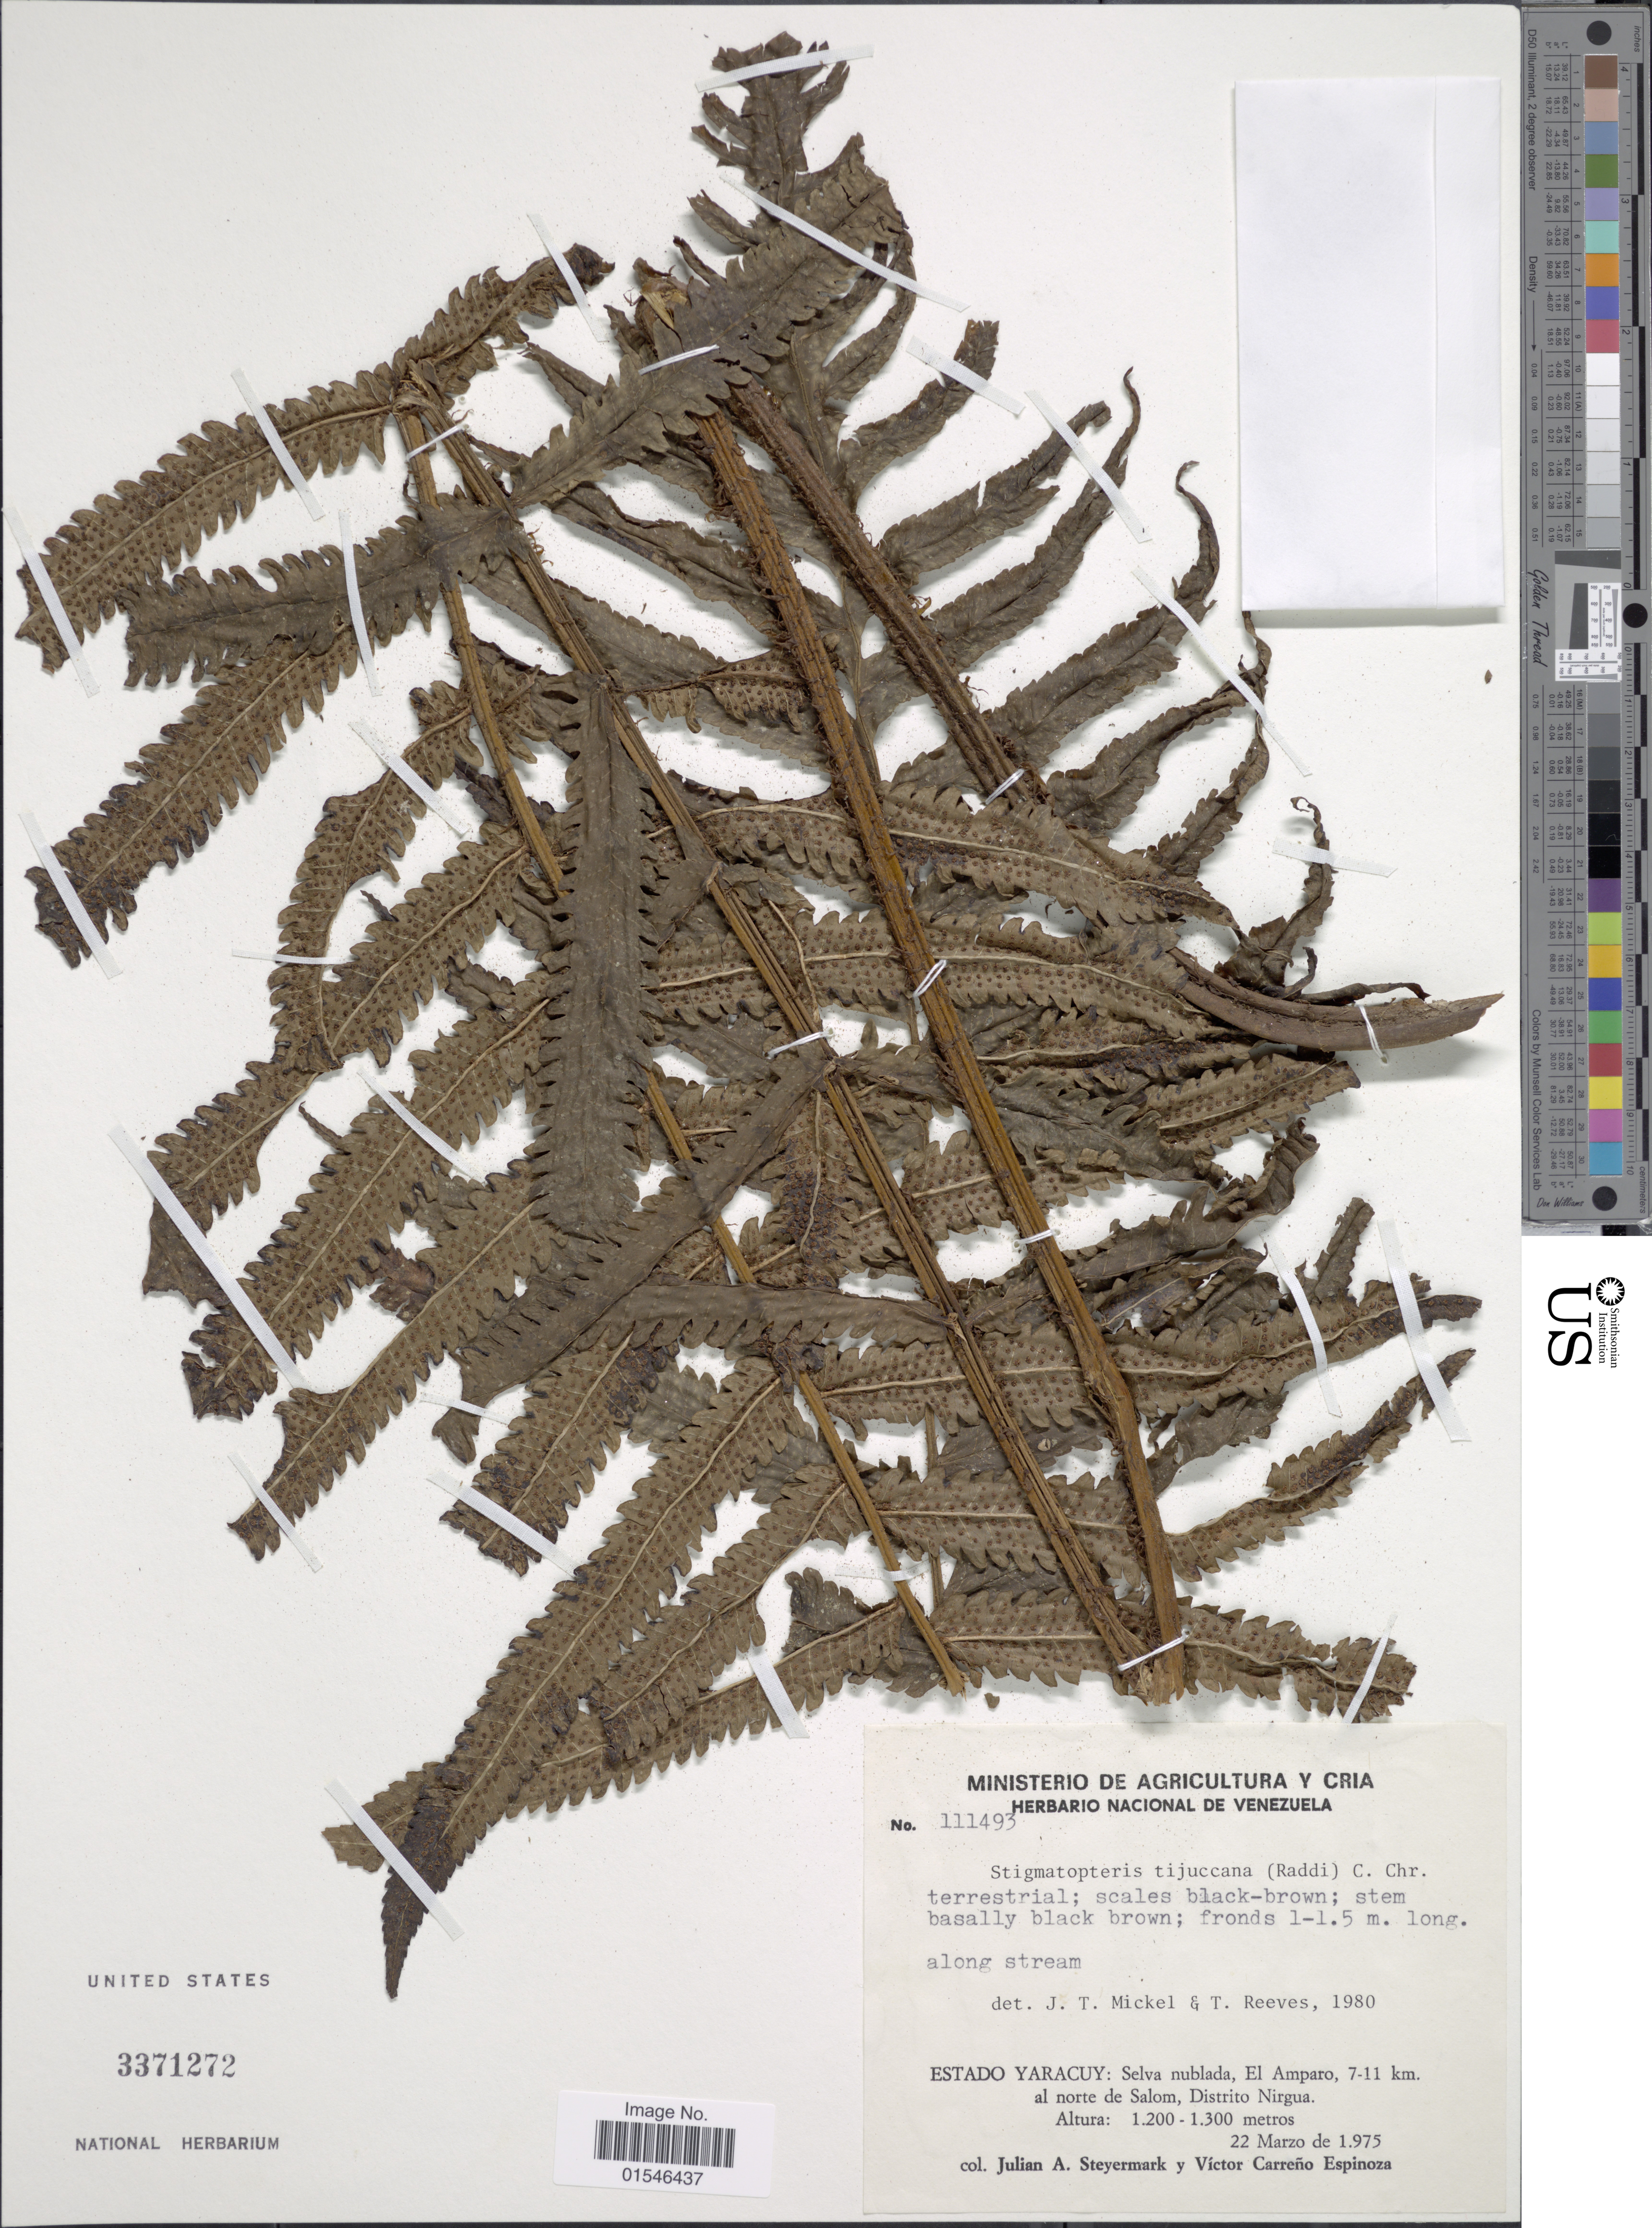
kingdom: Plantae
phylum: Tracheophyta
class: Polypodiopsida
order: Polypodiales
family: Dryopteridaceae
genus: Stigmatopteris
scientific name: Stigmatopteris tyucana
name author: (Raddi) C. Chr.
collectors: J. Steyermark & V. Carreño E.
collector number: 111493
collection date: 1975-03-22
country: Venezuela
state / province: Yaracuy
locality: Selva nublada, El Amparo, 7-11 km. al norte de Salom, Distrito Nirgua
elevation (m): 1200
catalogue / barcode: US 3371272